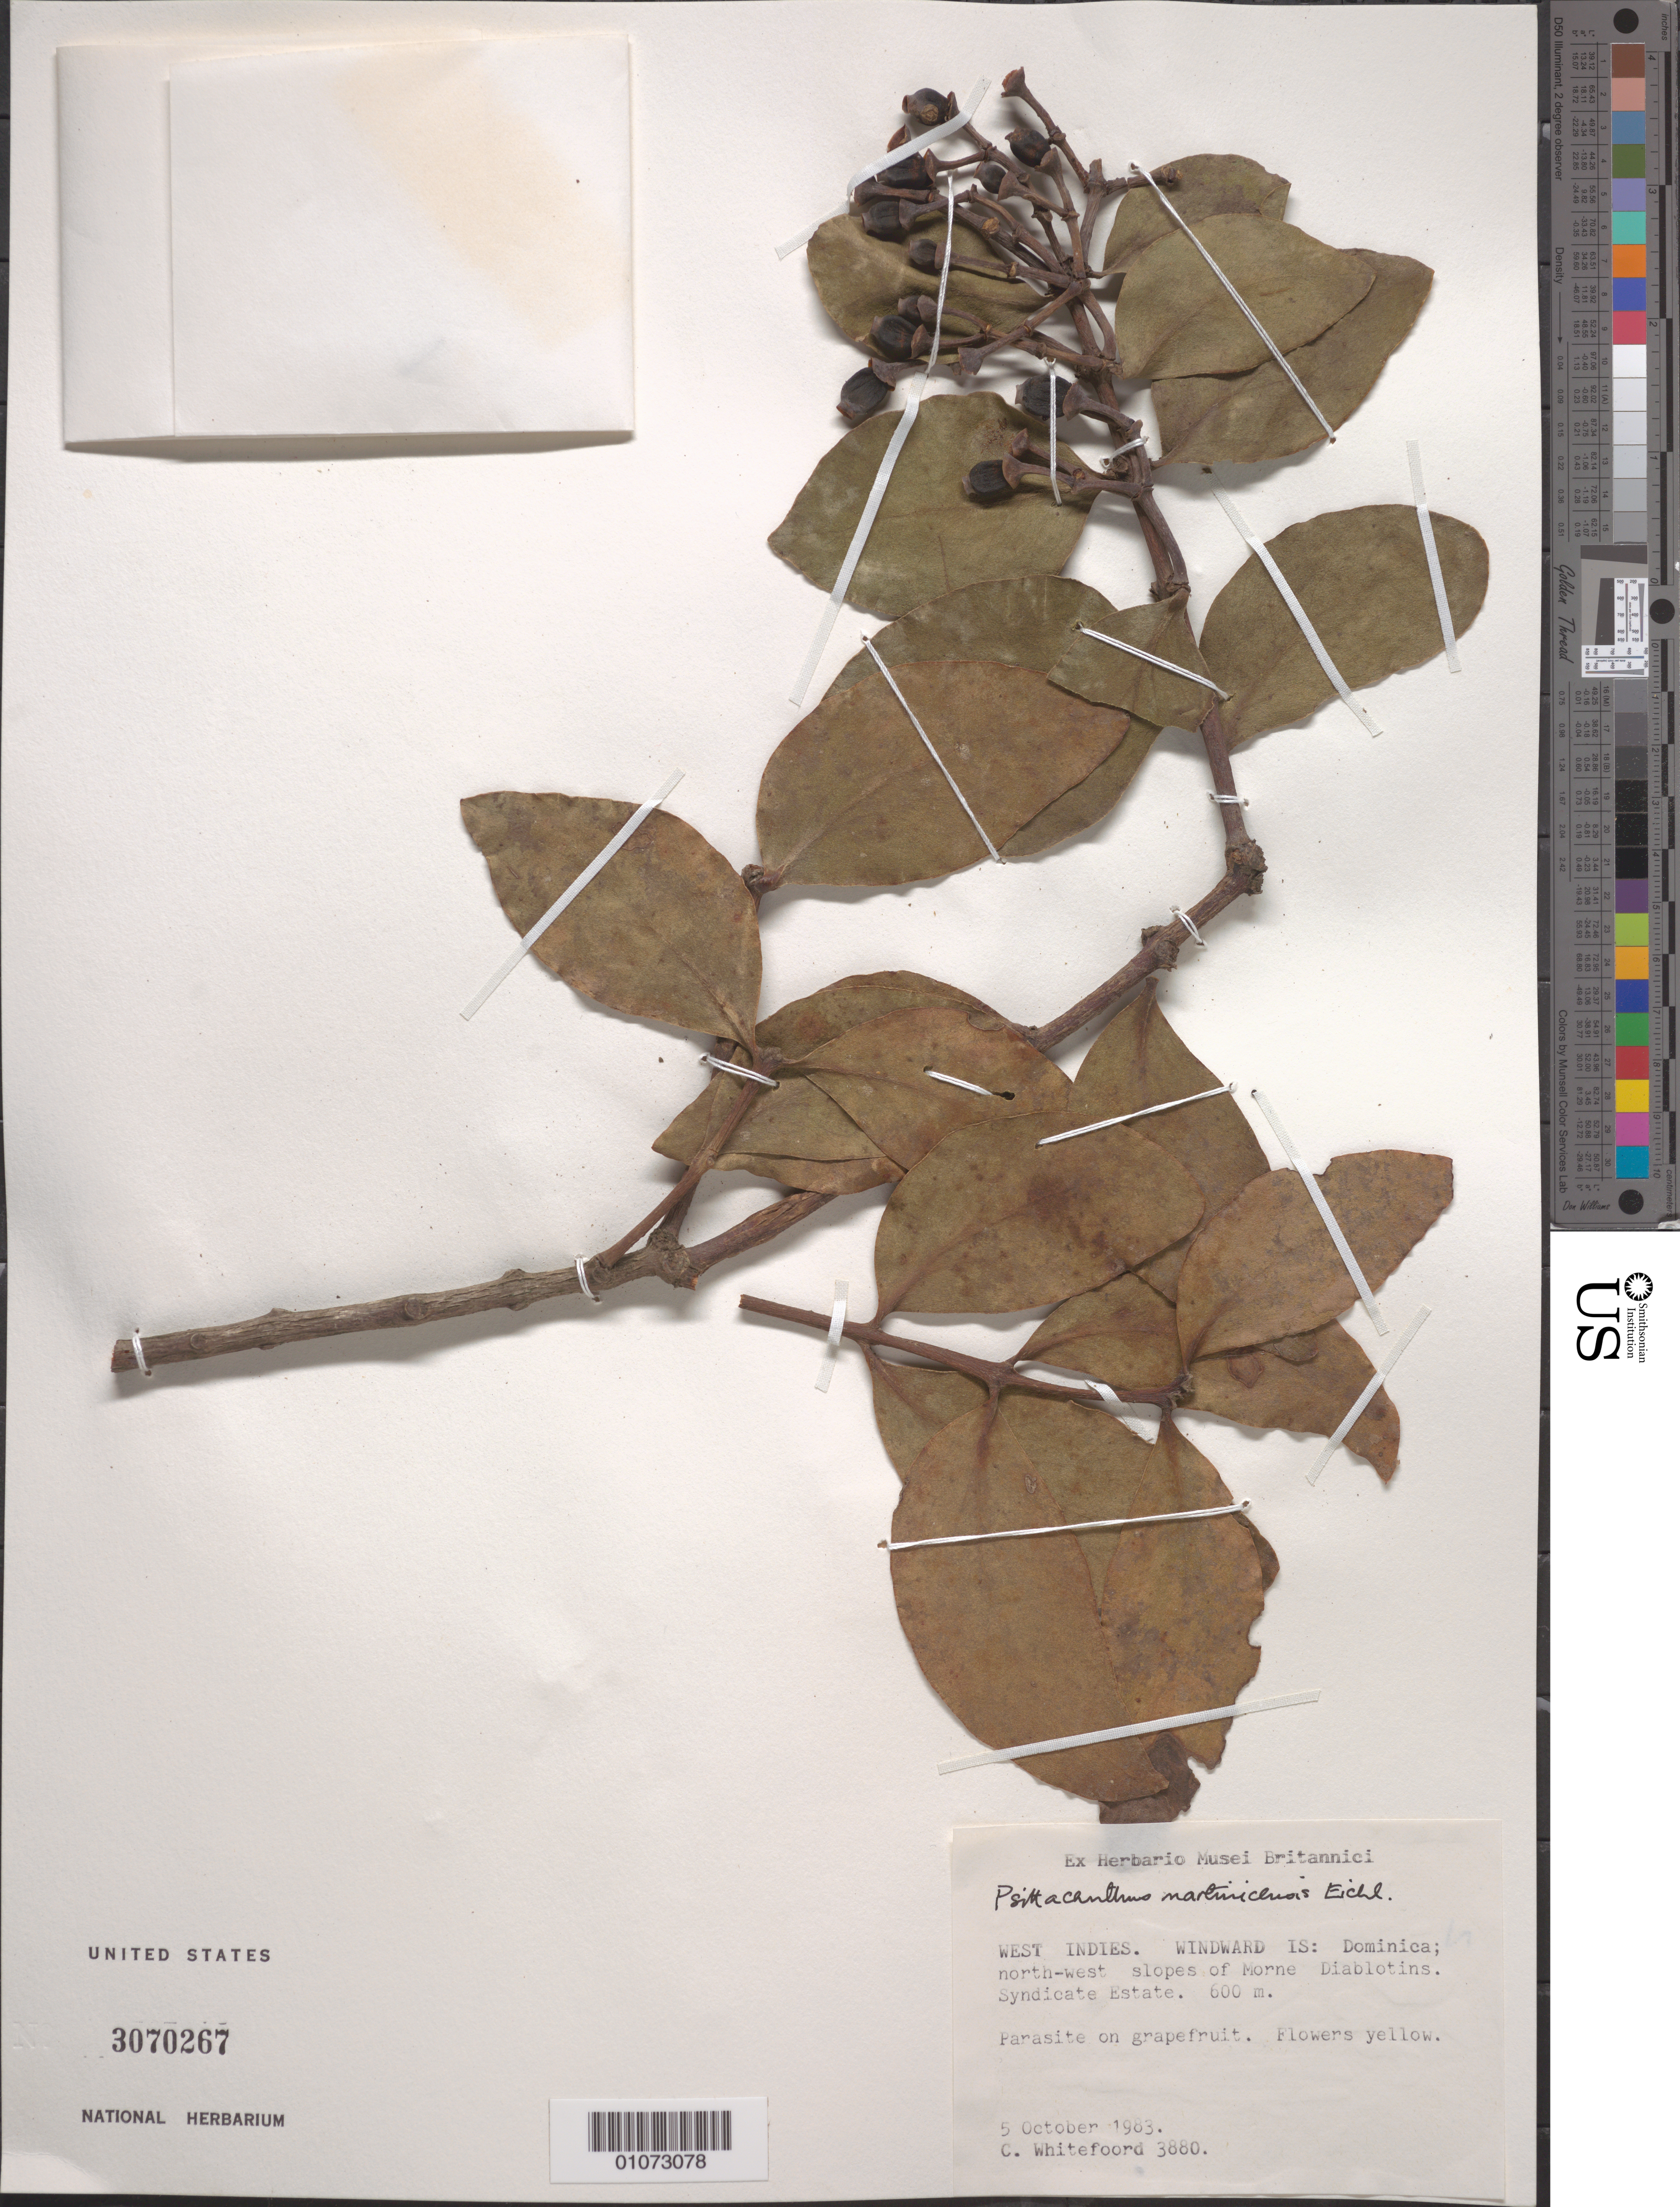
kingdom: Plantae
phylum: Tracheophyta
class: Magnoliopsida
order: Santalales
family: Loranthaceae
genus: Psittacanthus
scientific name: Psittacanthus martinicensis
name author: (C. Presl ex Schult. f.) Eichler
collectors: C. Whitefoord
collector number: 3880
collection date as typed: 05 Oct 1983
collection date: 1983-10-05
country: Dominica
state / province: St. George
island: Dominica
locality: NW slopes of Morne Diablotins. Syndicate Estate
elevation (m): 600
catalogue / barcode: US 3070267